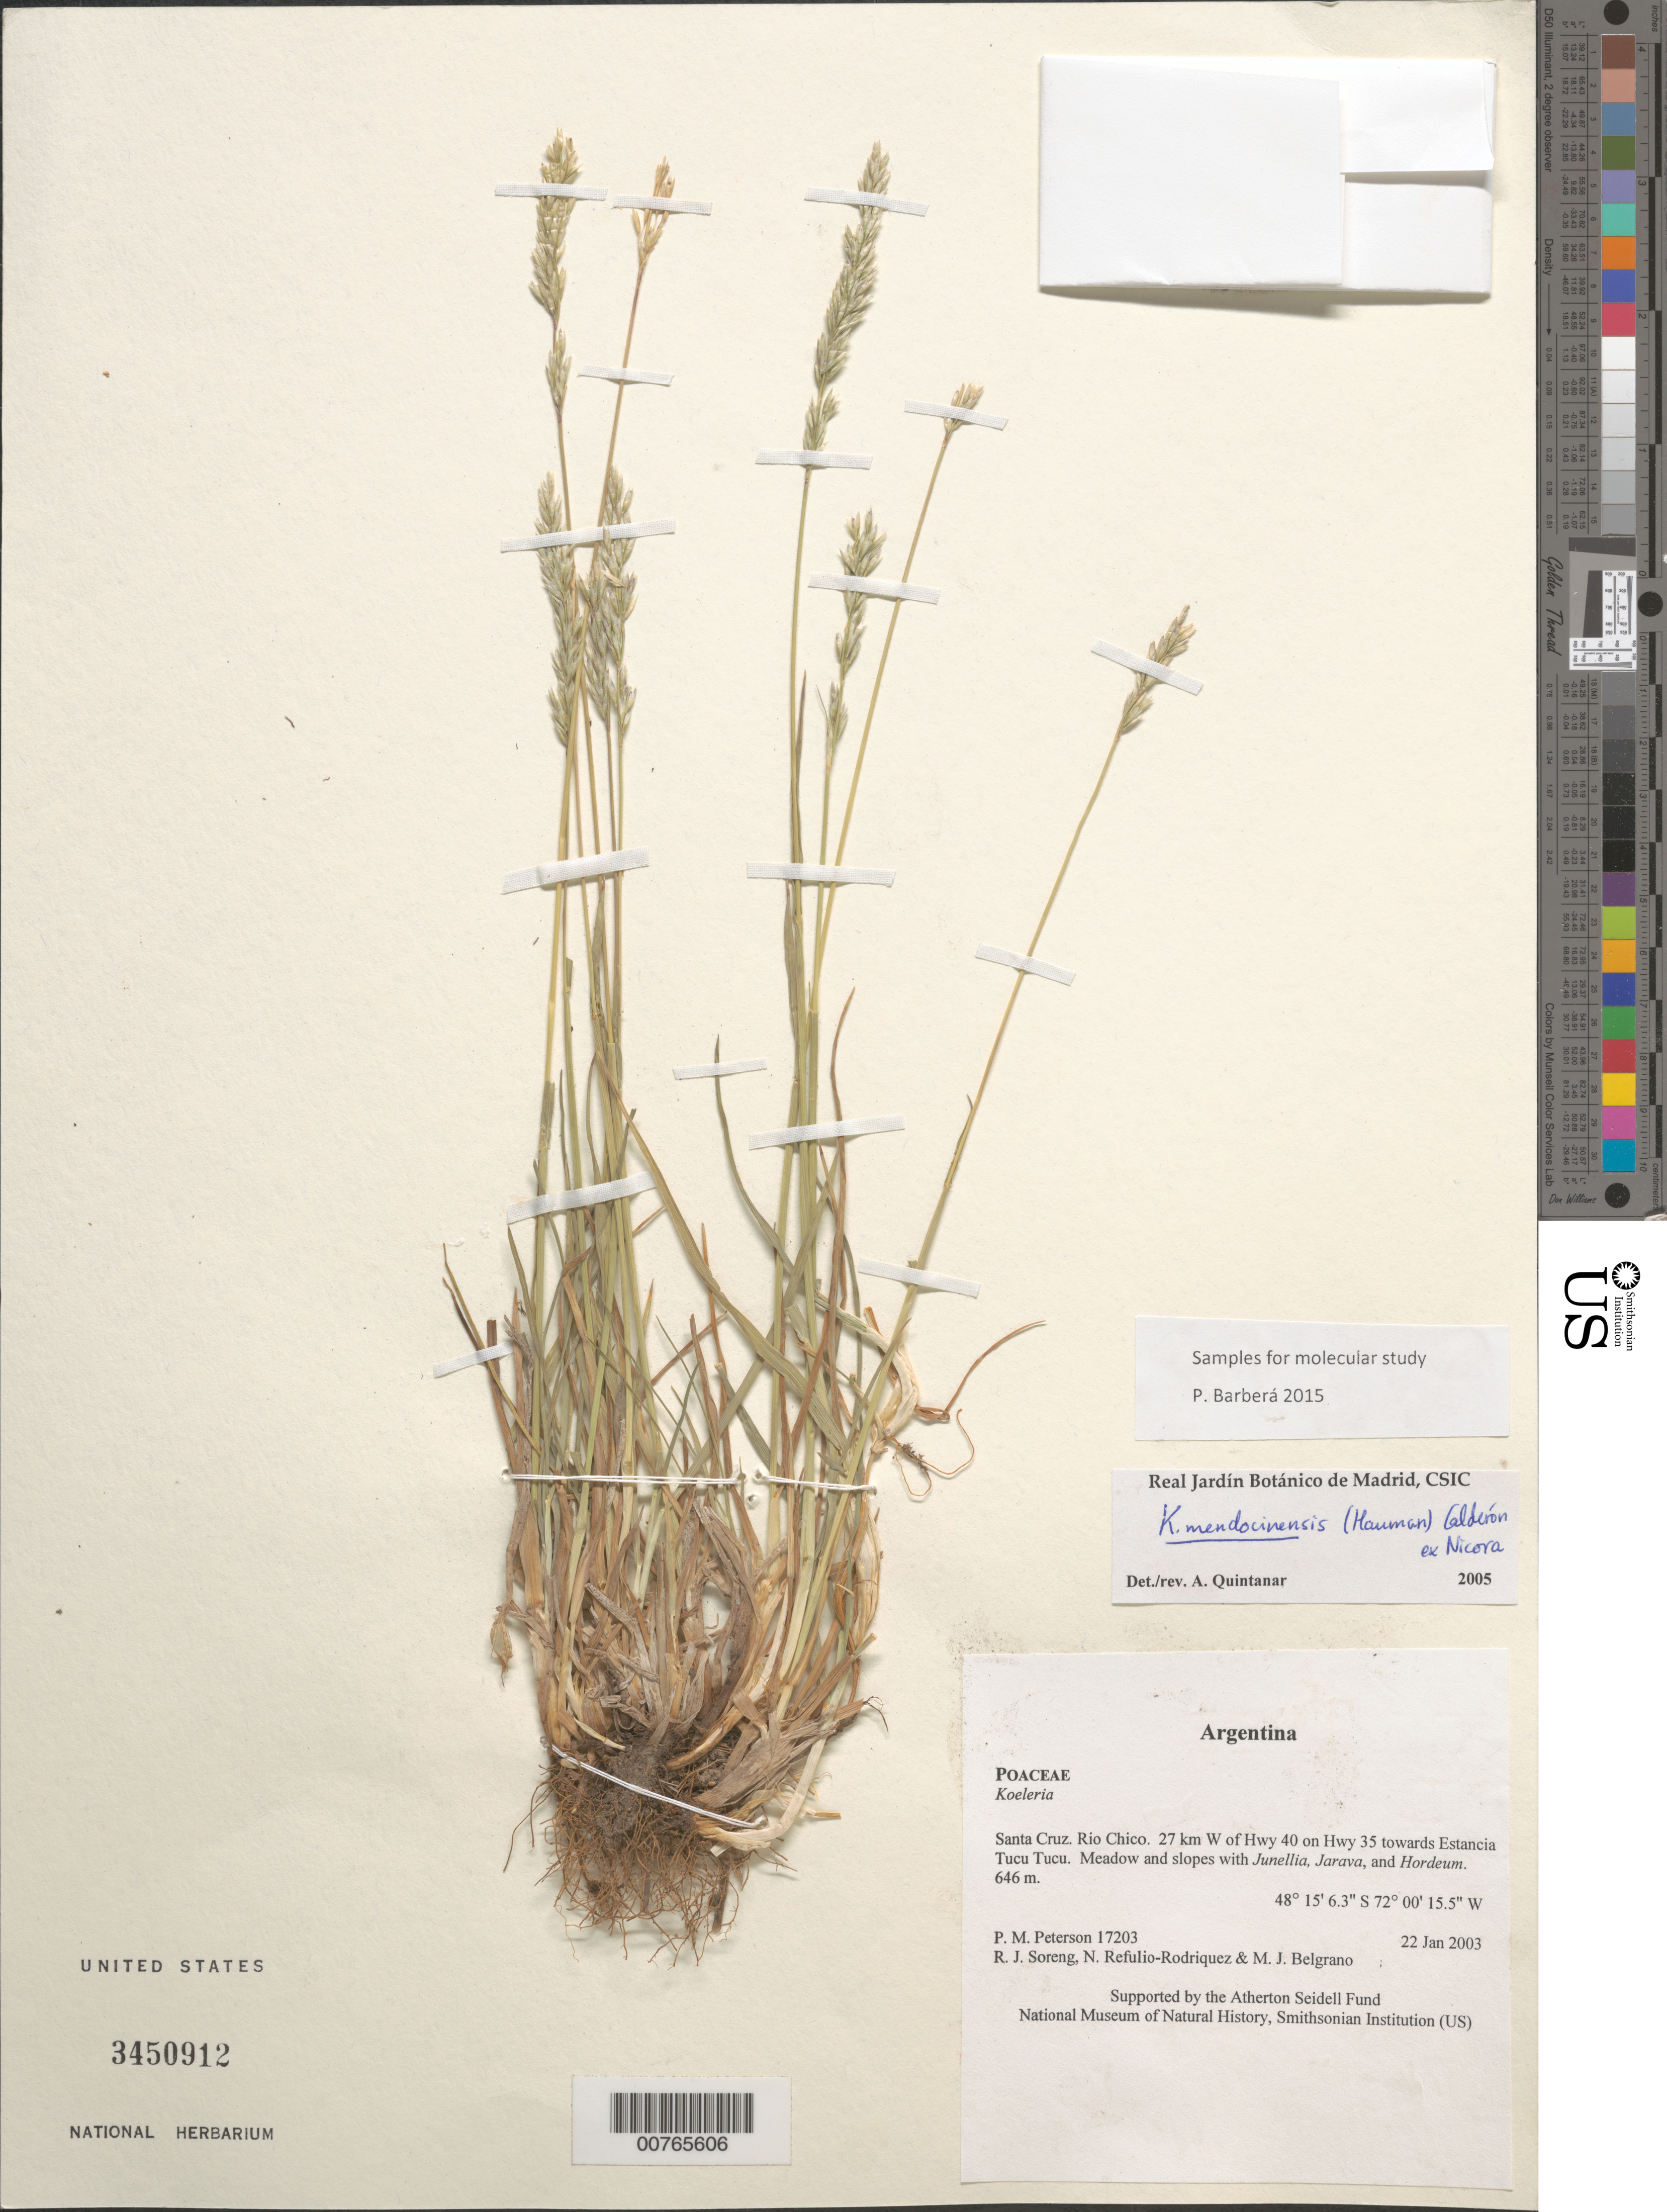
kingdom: Plantae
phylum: Tracheophyta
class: Liliopsida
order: Poales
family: Poaceae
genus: Koeleria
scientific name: Koeleria mendocinensis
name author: (Hauman) C. E. Calderón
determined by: Quintanar, A.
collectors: P. M. Peterson, R. J. Soreng, N. Refulio-Rodríguez & M. Belgrano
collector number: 17203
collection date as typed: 22 Jan 2003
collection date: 2003-01-22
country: Argentina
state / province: Santa Cruz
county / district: Rio Chico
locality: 27 km W of Hwy 40 on Hwy 35 towards Estancia Tucu Tucu. Meadow and slopes with Junellia, Jarava, and Hordeum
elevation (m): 646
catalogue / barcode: US 3450912